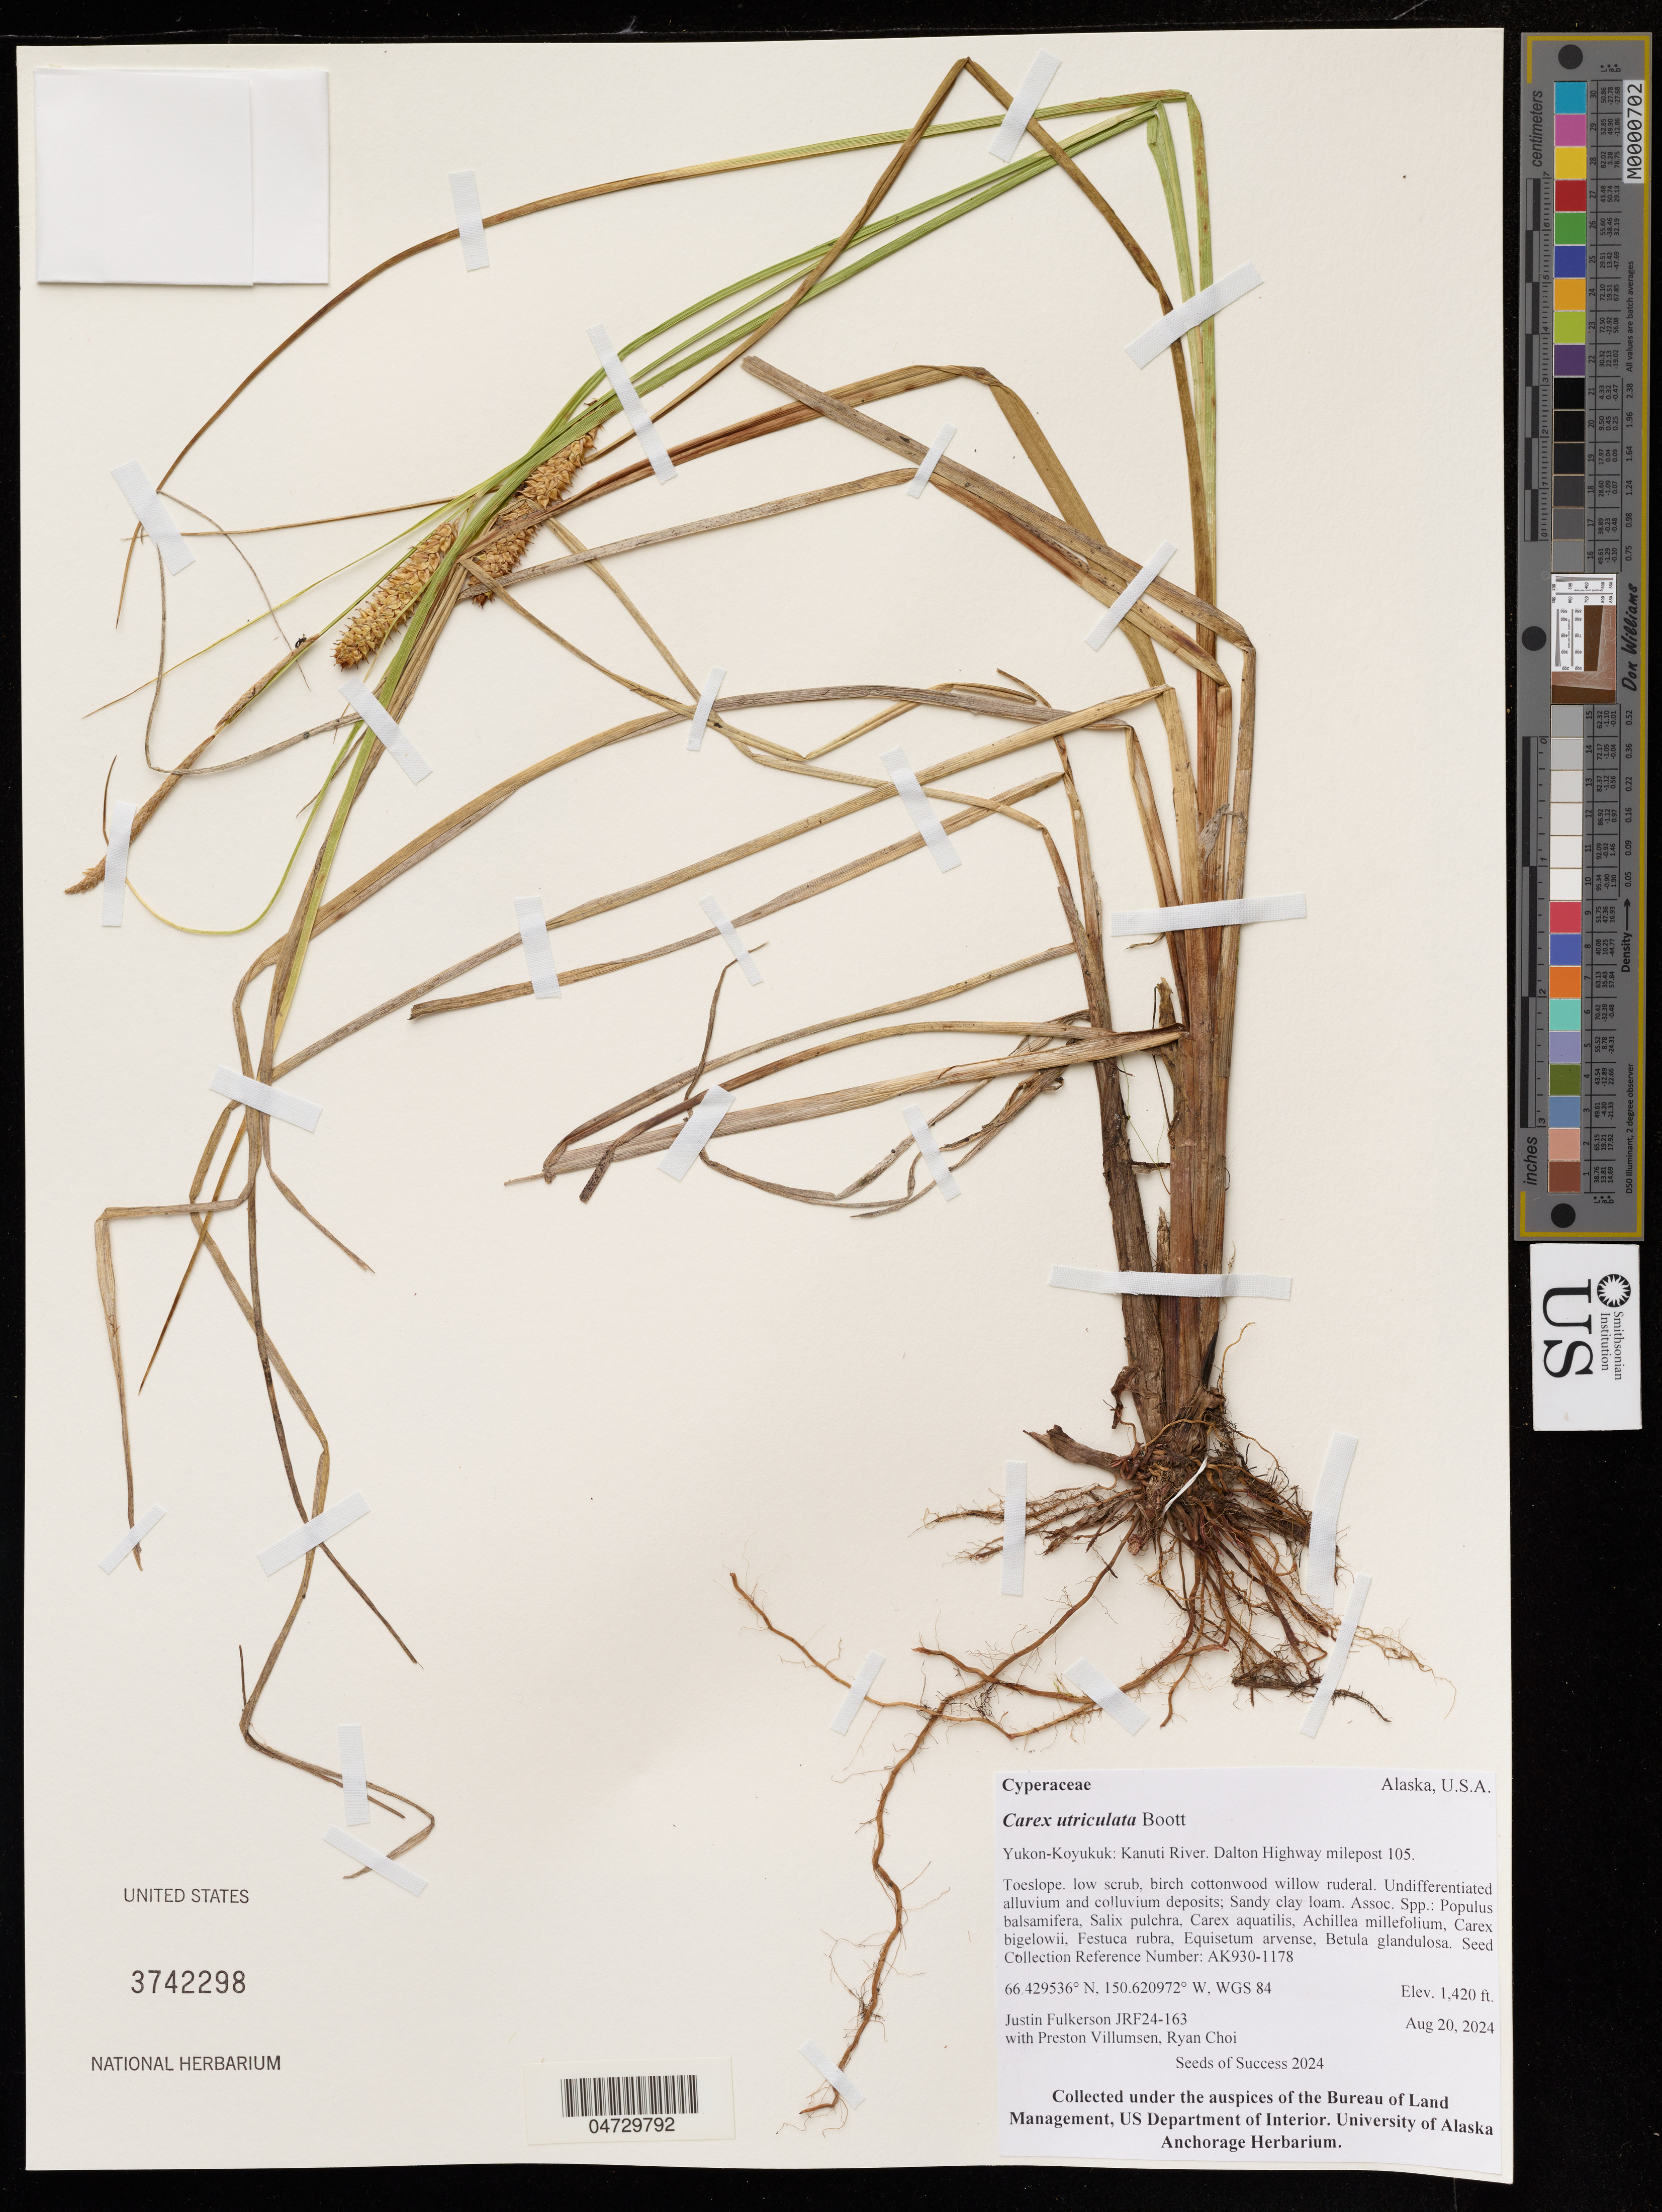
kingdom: Plantae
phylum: Tracheophyta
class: Liliopsida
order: Poales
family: Cyperaceae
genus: Carex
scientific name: Carex utriculata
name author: Boott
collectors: J. Fulkerson, P. Villumsen & R. Choi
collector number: JRF24-163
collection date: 2024-08-20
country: United States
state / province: Alaska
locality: Yukon-Koyukuk: Kanuti River. Dalton Highway milepost 105.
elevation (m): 433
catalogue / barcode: US 3742298